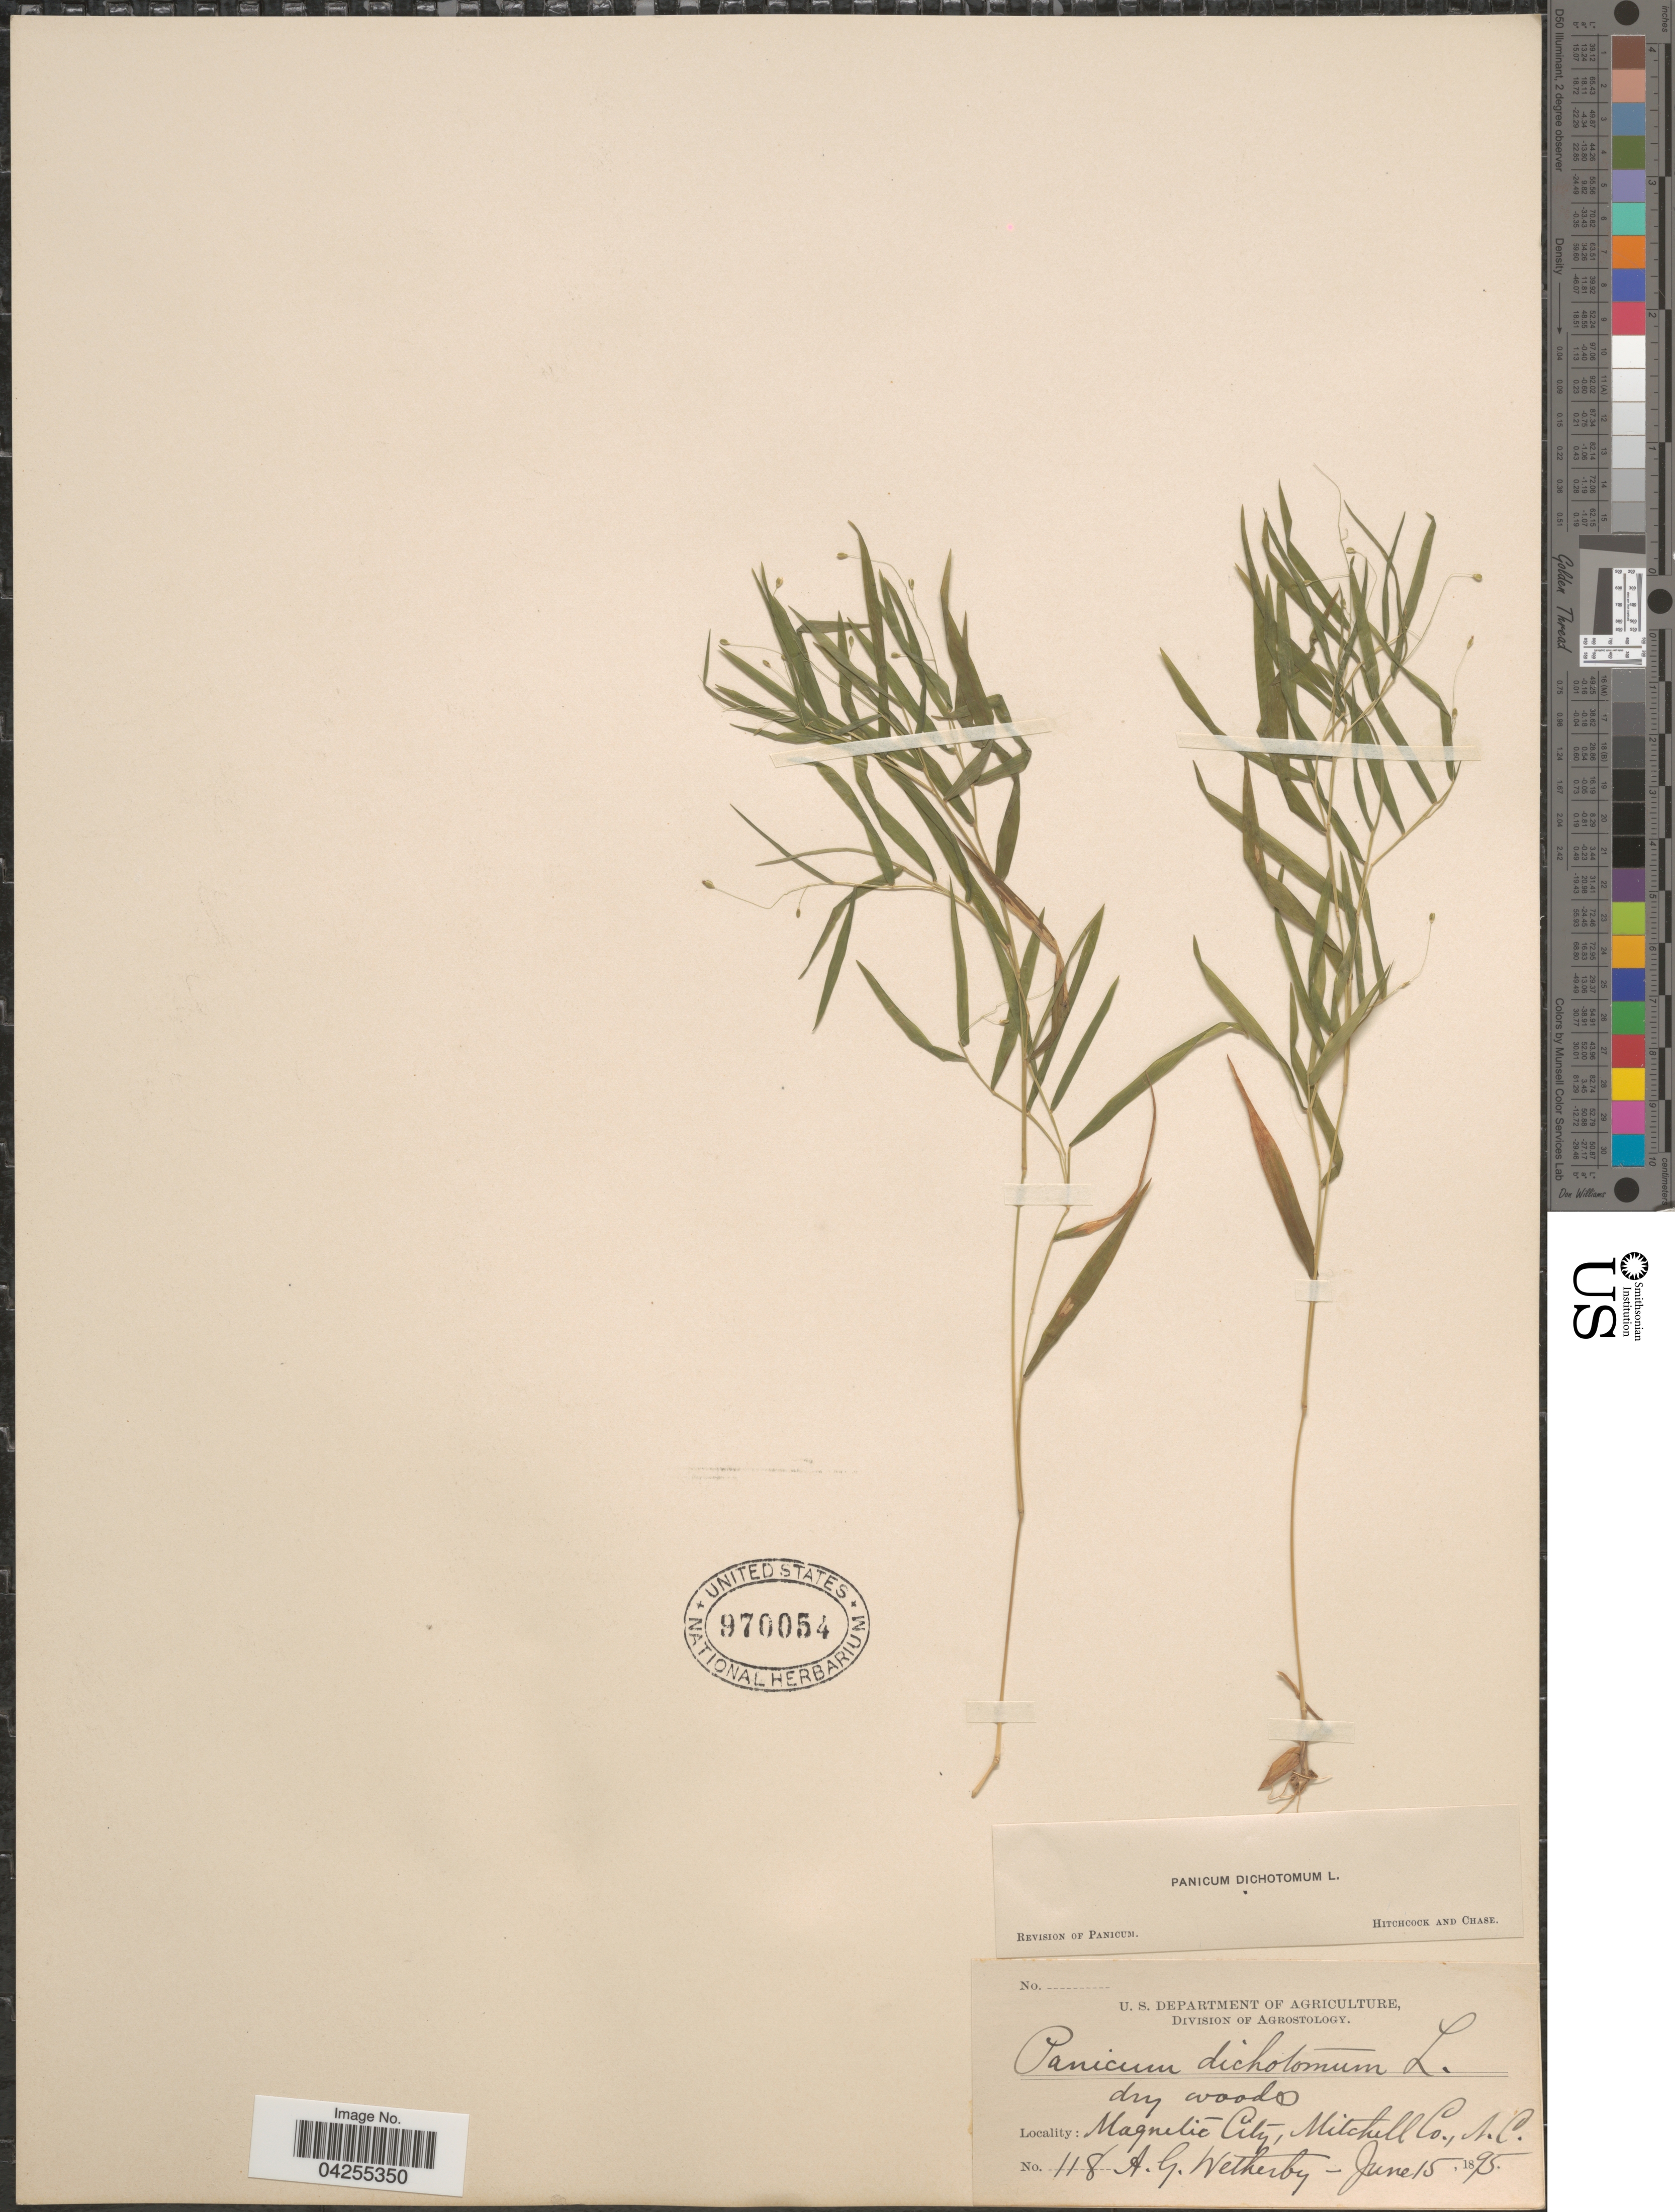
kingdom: Plantae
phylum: Tracheophyta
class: Liliopsida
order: Poales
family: Poaceae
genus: Dichanthelium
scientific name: Dichanthelium dichotomum var. dichotomum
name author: (L.) Gould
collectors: A. Wetherby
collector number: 118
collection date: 1895-06-15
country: United States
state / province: North Carolina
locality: Magnetic City, Mitchell Co.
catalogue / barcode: US 970054